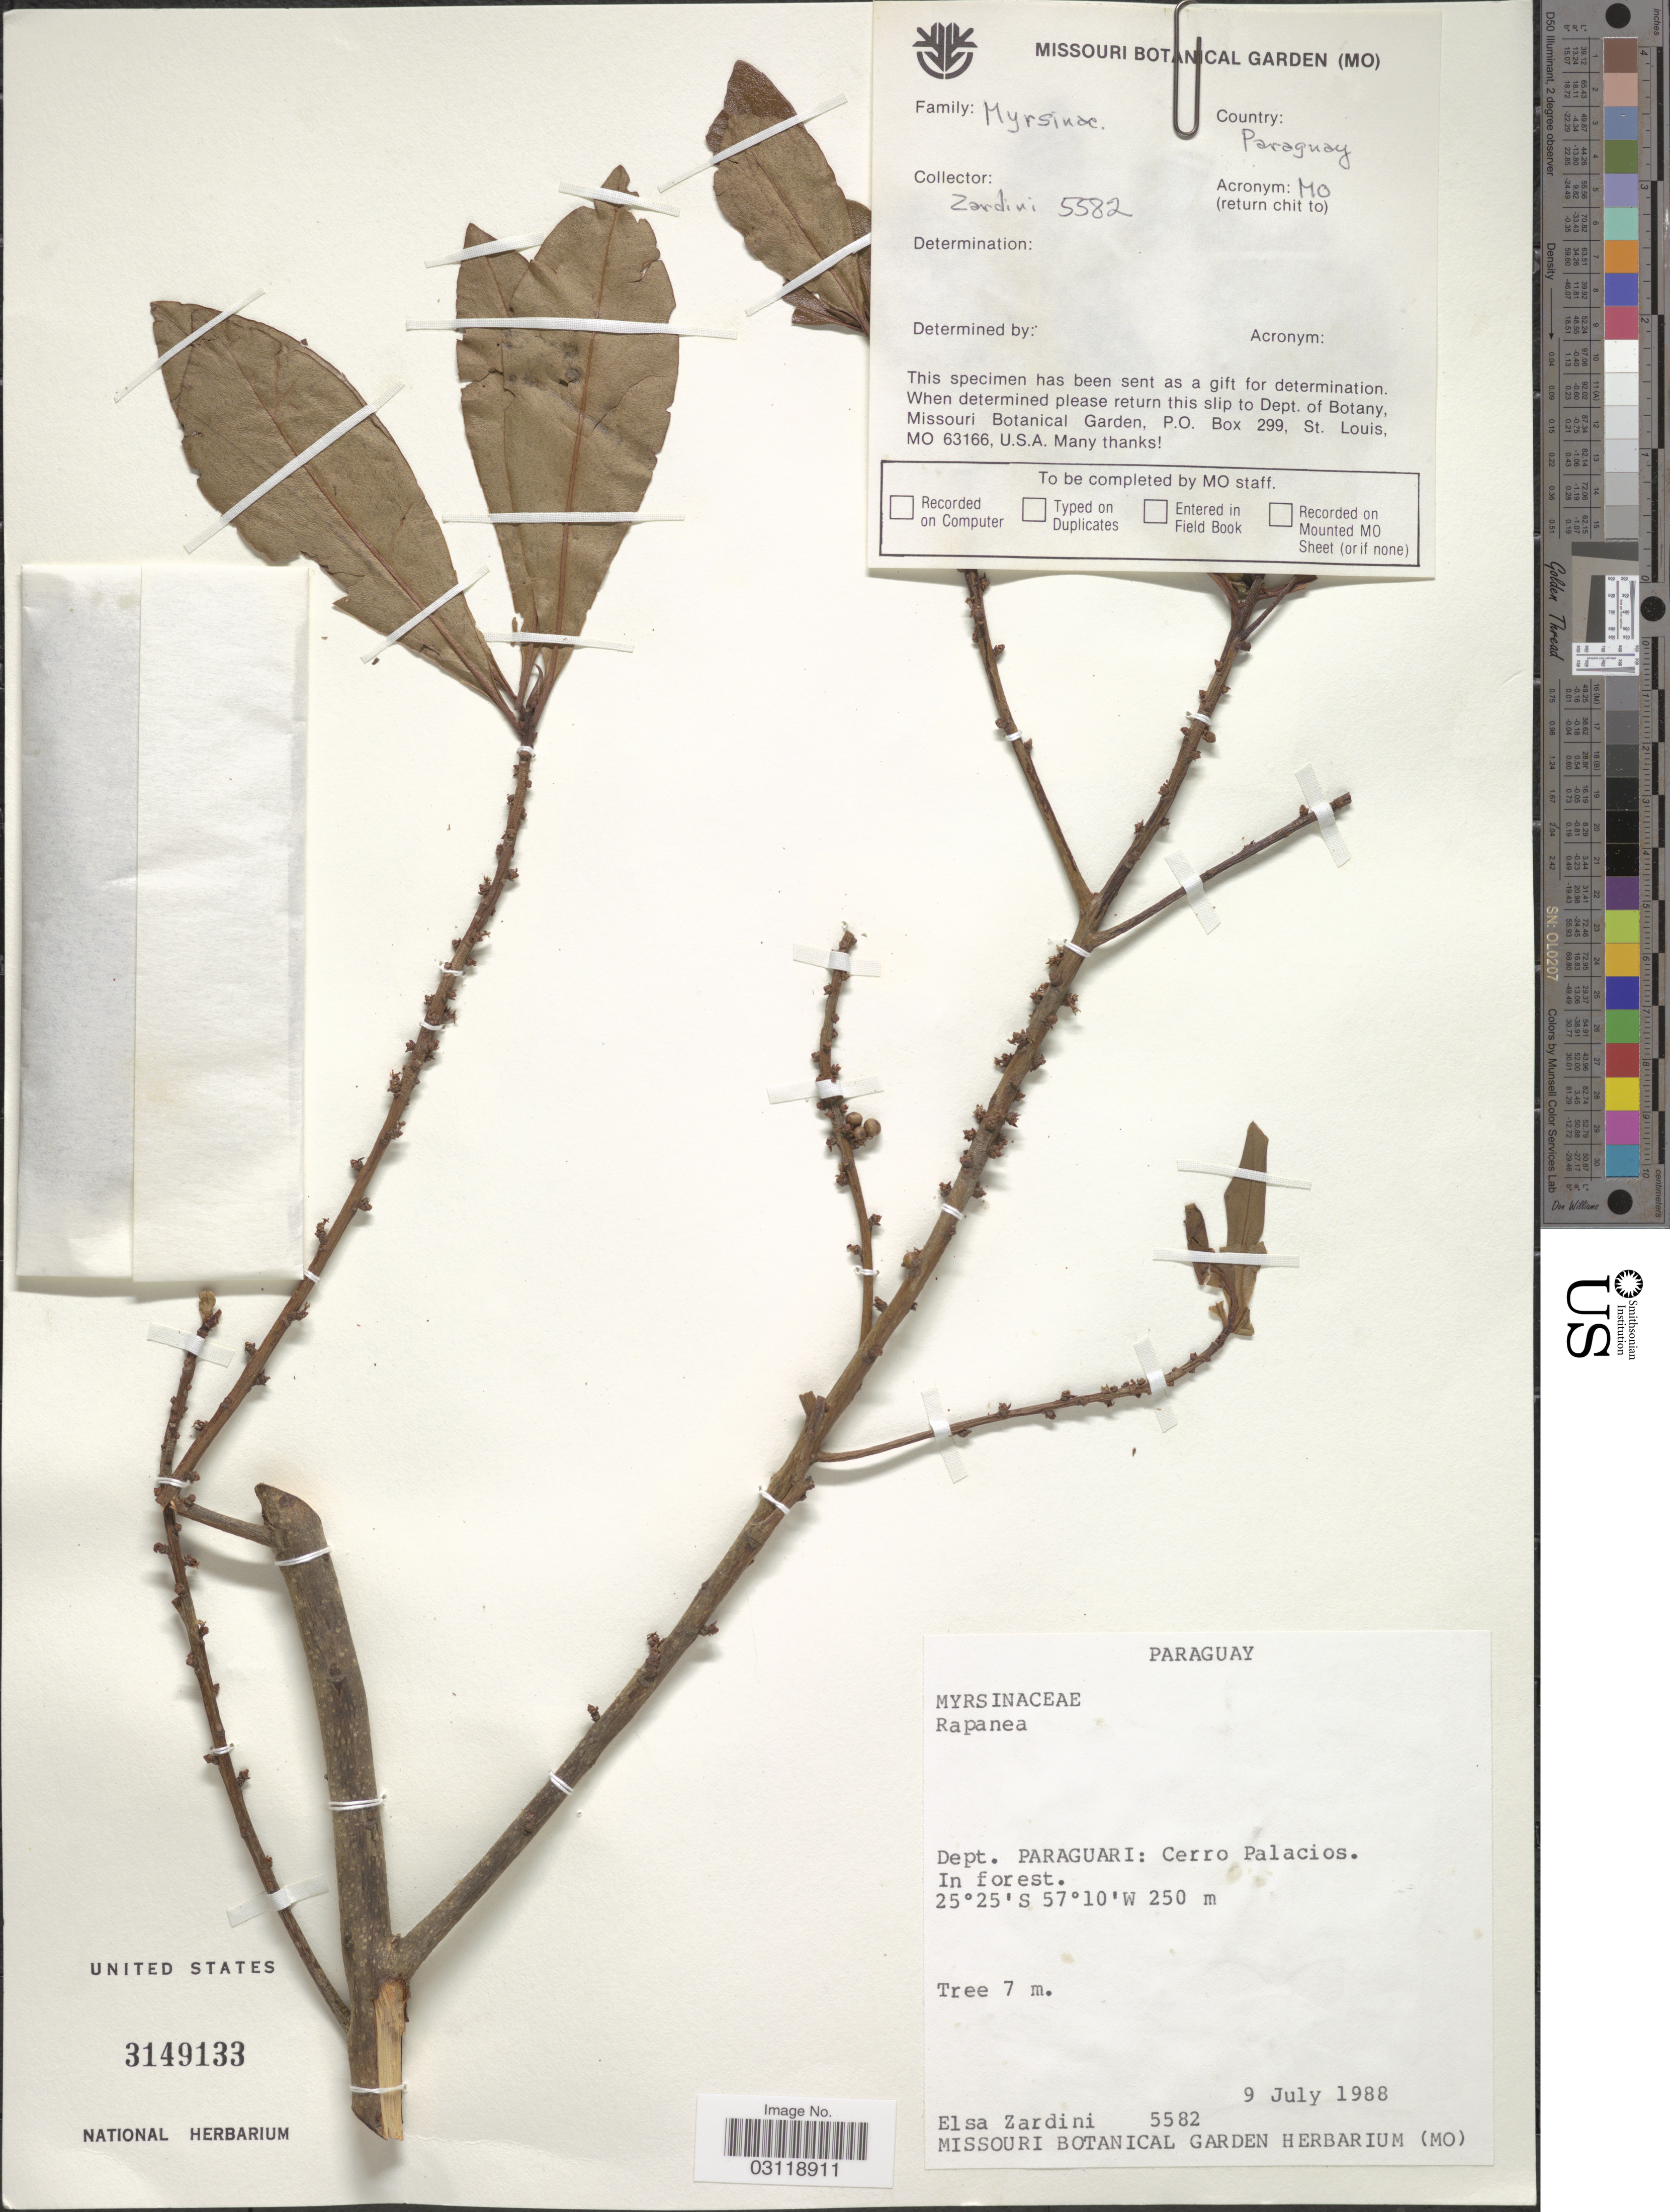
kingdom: Plantae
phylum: Tracheophyta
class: Magnoliopsida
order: Ericales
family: Primulaceae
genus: Rapanea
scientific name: Rapanea sp.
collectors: E. M. Zardini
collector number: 5582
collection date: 1988-07-09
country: Paraguay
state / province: Paraguari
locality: Dept. Paraguari: Cerro Palacios.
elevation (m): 250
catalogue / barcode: US 3149133